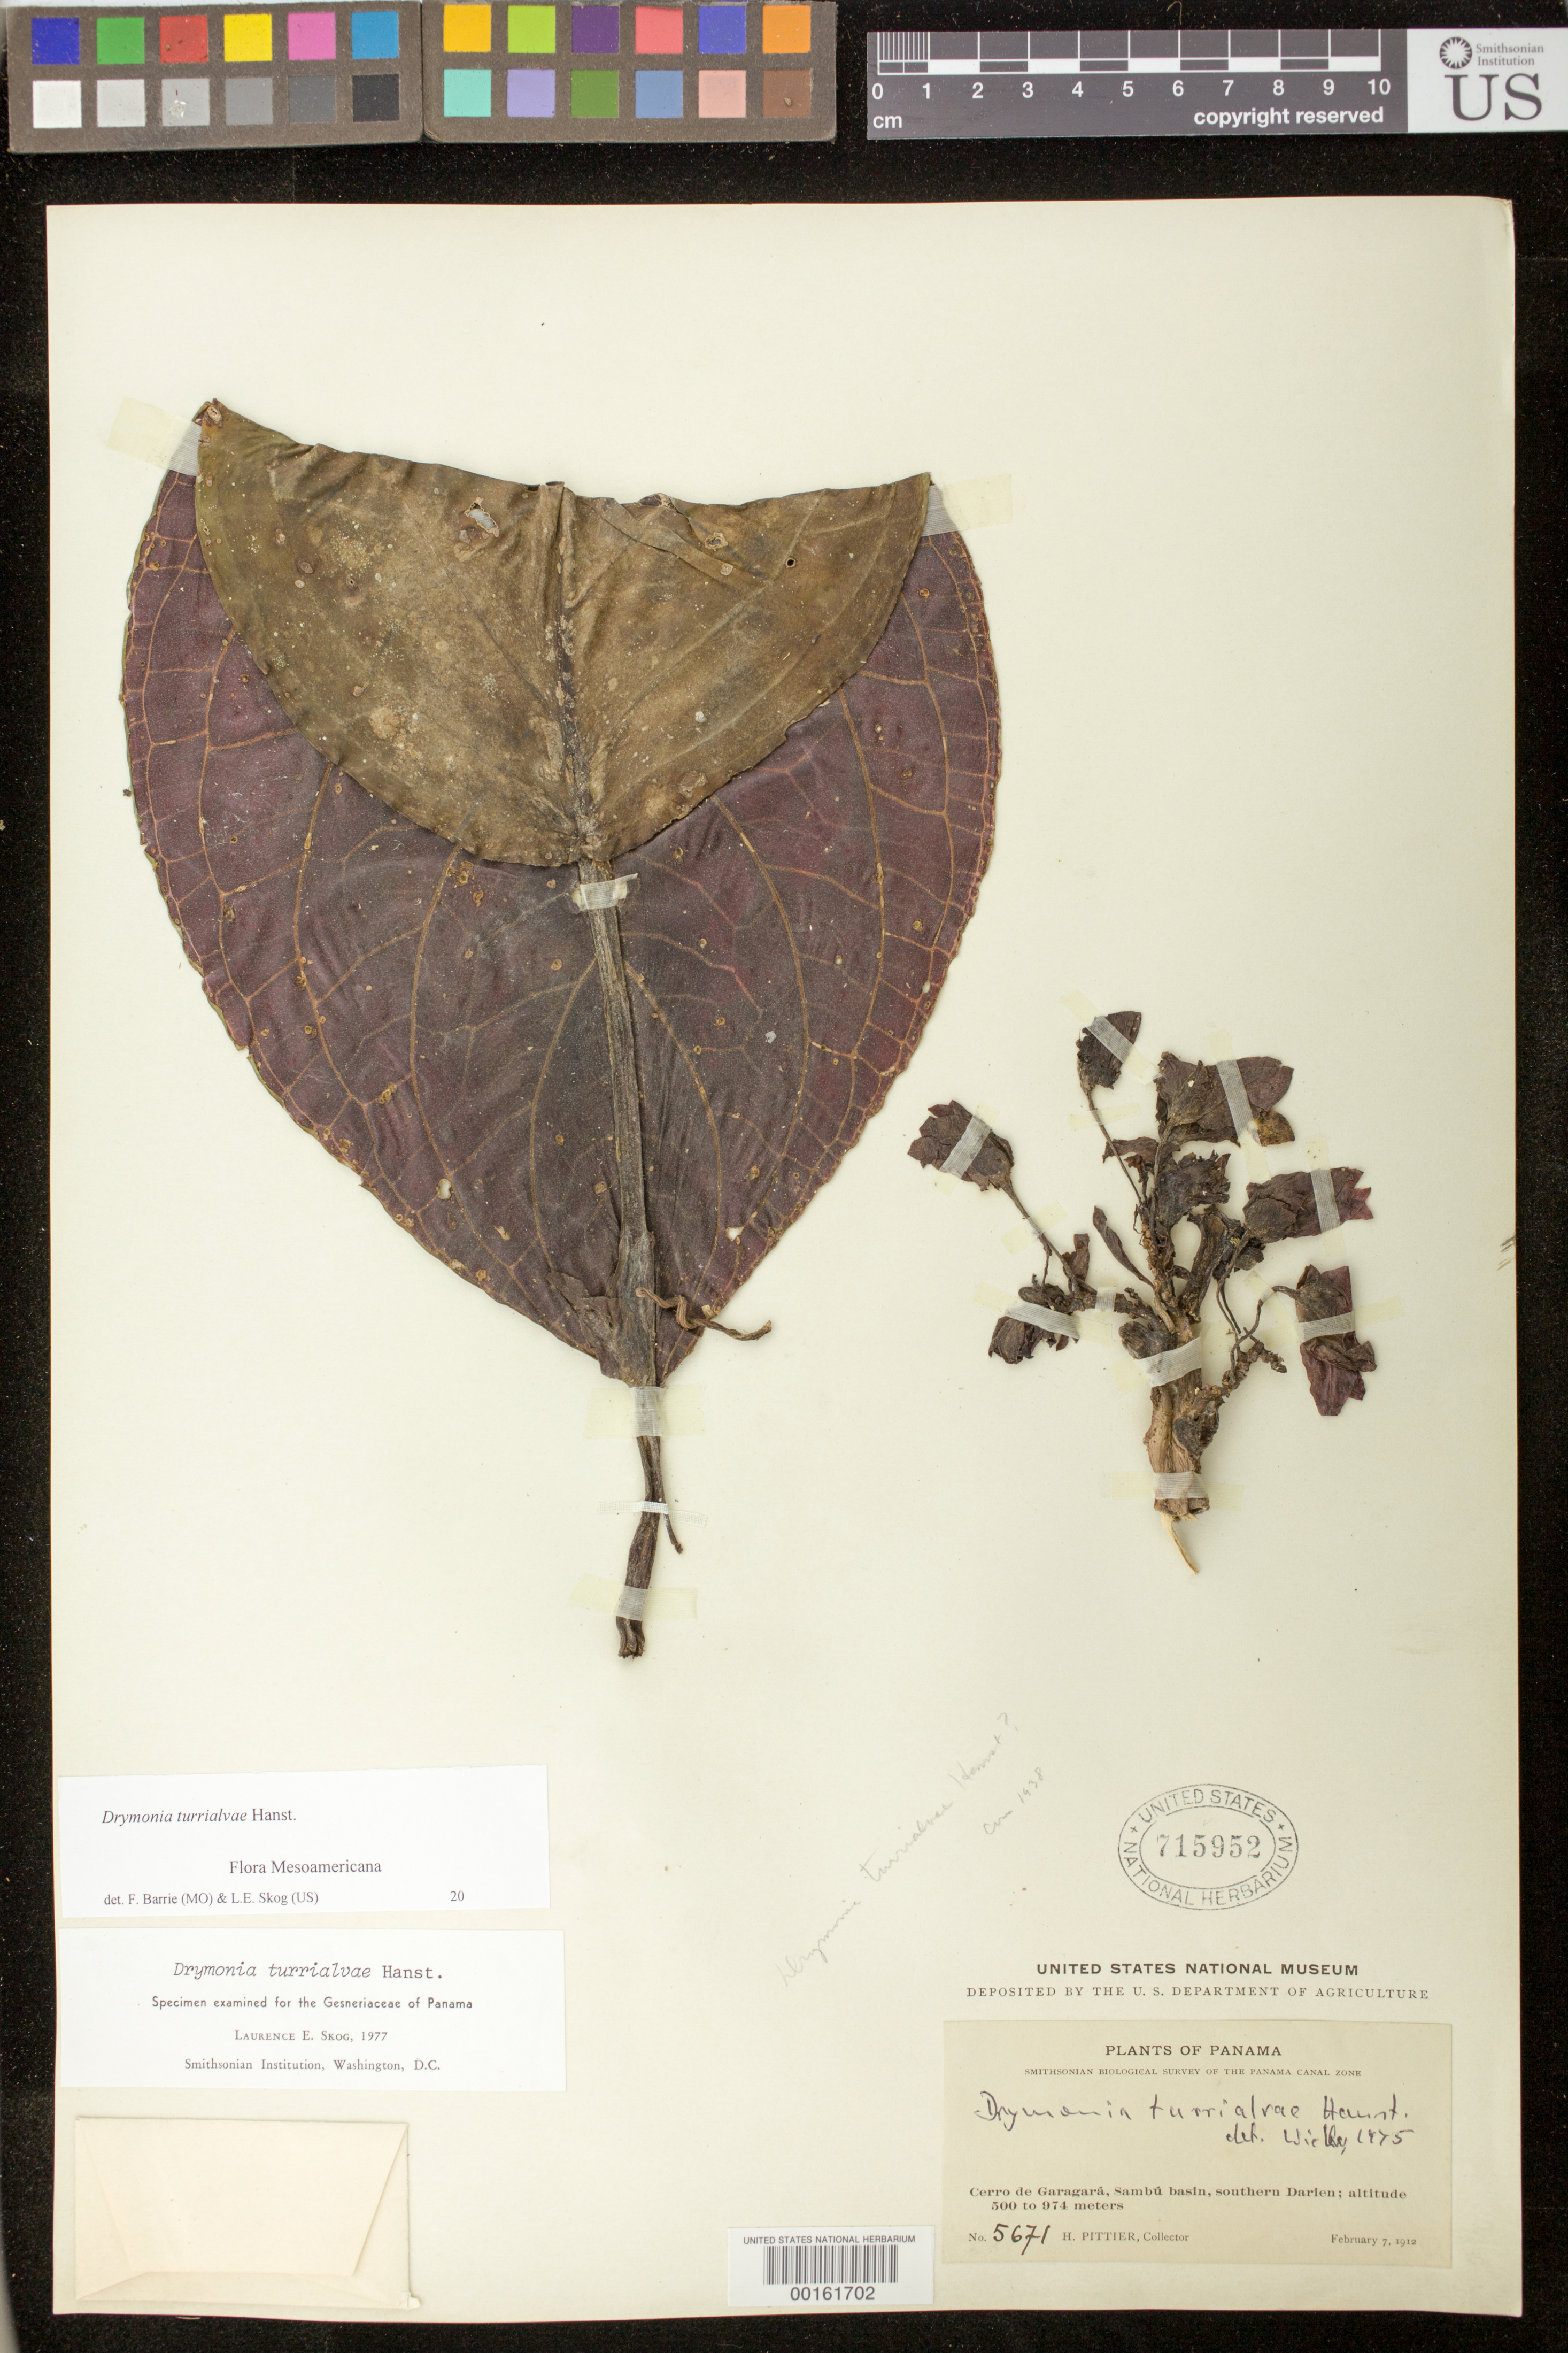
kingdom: Plantae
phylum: Tracheophyta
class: Magnoliopsida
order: Lamiales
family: Gesneriaceae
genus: Drymonia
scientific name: Drymonia turrialvae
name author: Hanst.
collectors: H. F. Pittier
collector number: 5671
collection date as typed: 07 Feb 1912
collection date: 1912-02-07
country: Panama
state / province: Darién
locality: Cerro de Garagara, Sambu basin, southern Darien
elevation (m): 500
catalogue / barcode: US 715952